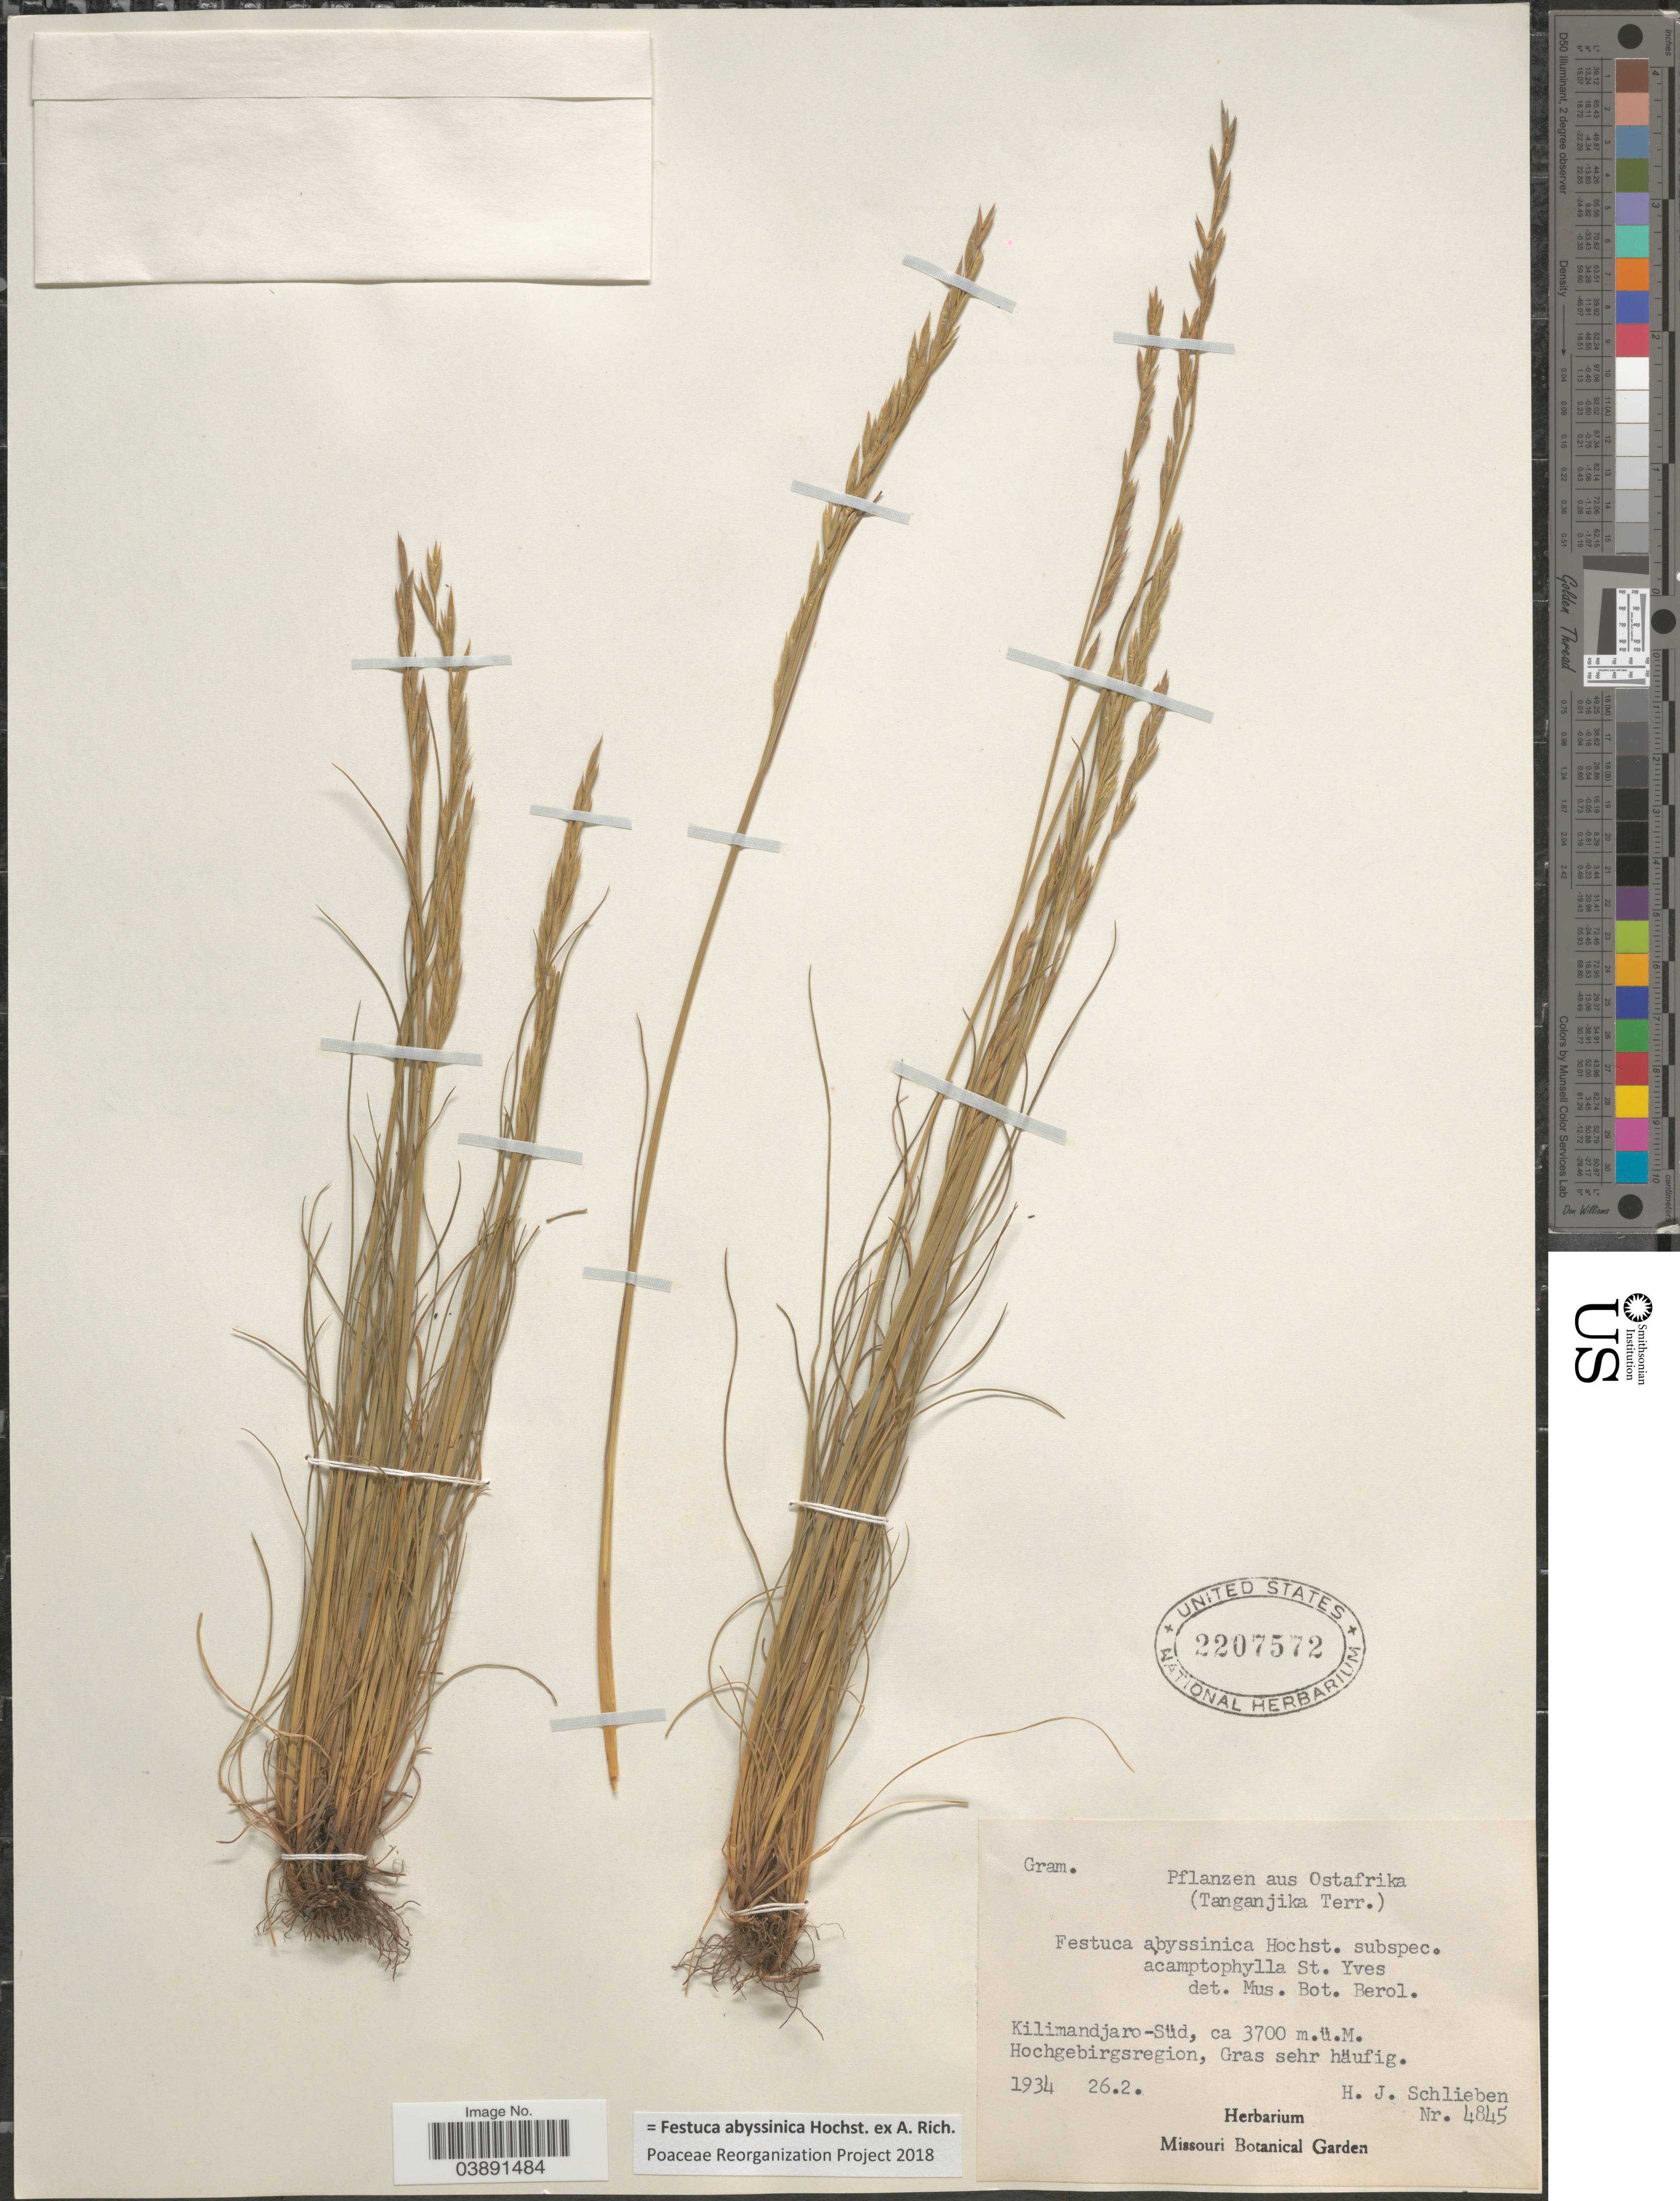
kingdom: Plantae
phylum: Tracheophyta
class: Liliopsida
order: Poales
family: Poaceae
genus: Festuca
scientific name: Festuca abyssinica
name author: Hochst. ex A. Rich.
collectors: H. J. Schlieben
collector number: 4845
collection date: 1934-02-26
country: Tanzania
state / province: Kilimanjaro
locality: Ostafrika (Tanganjika Terr.). Kilimandjaro-Süd. Hochgebirgsregion, Gras sehr häufig.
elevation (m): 3700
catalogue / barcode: US 2207572